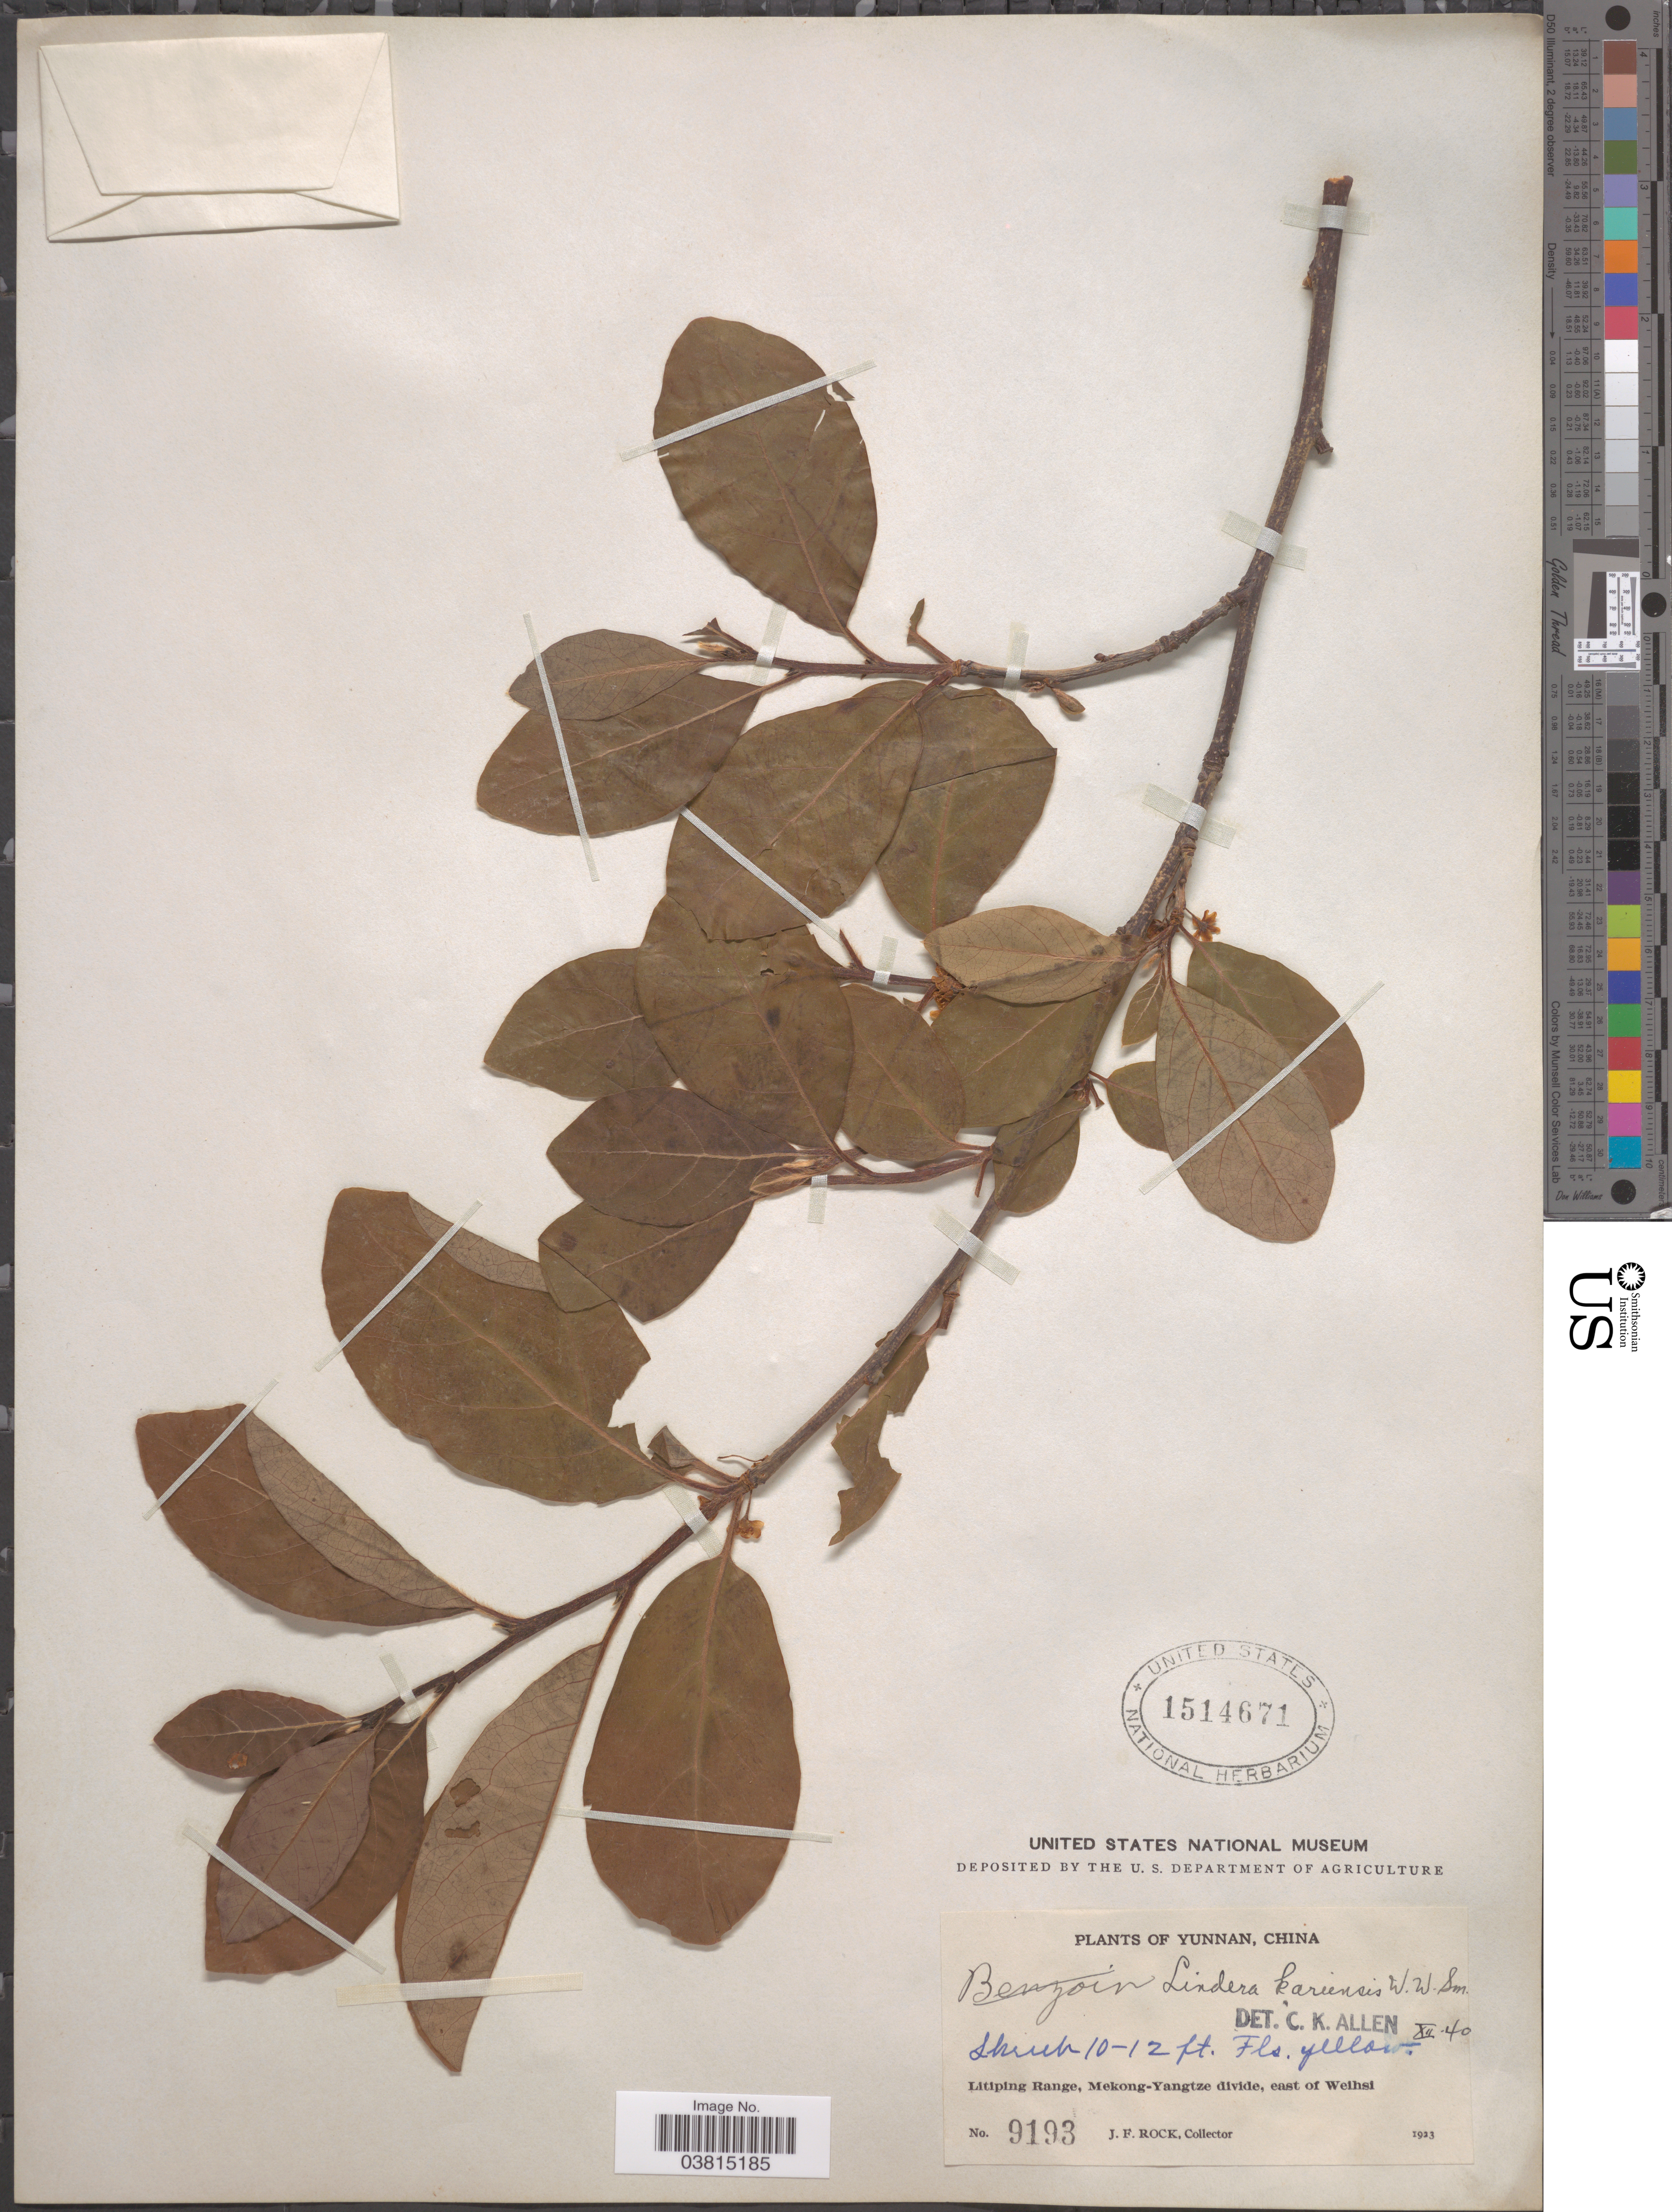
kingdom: Plantae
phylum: Tracheophyta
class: Magnoliopsida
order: Laurales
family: Lauraceae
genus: Lindera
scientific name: Lindera kariensis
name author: W.W. Sm.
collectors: J. Rock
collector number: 9193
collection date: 1923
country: China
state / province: Yunnan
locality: Litiping Range, Mekong-Yangtze divide, east of Weihsi.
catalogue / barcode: US 1514671